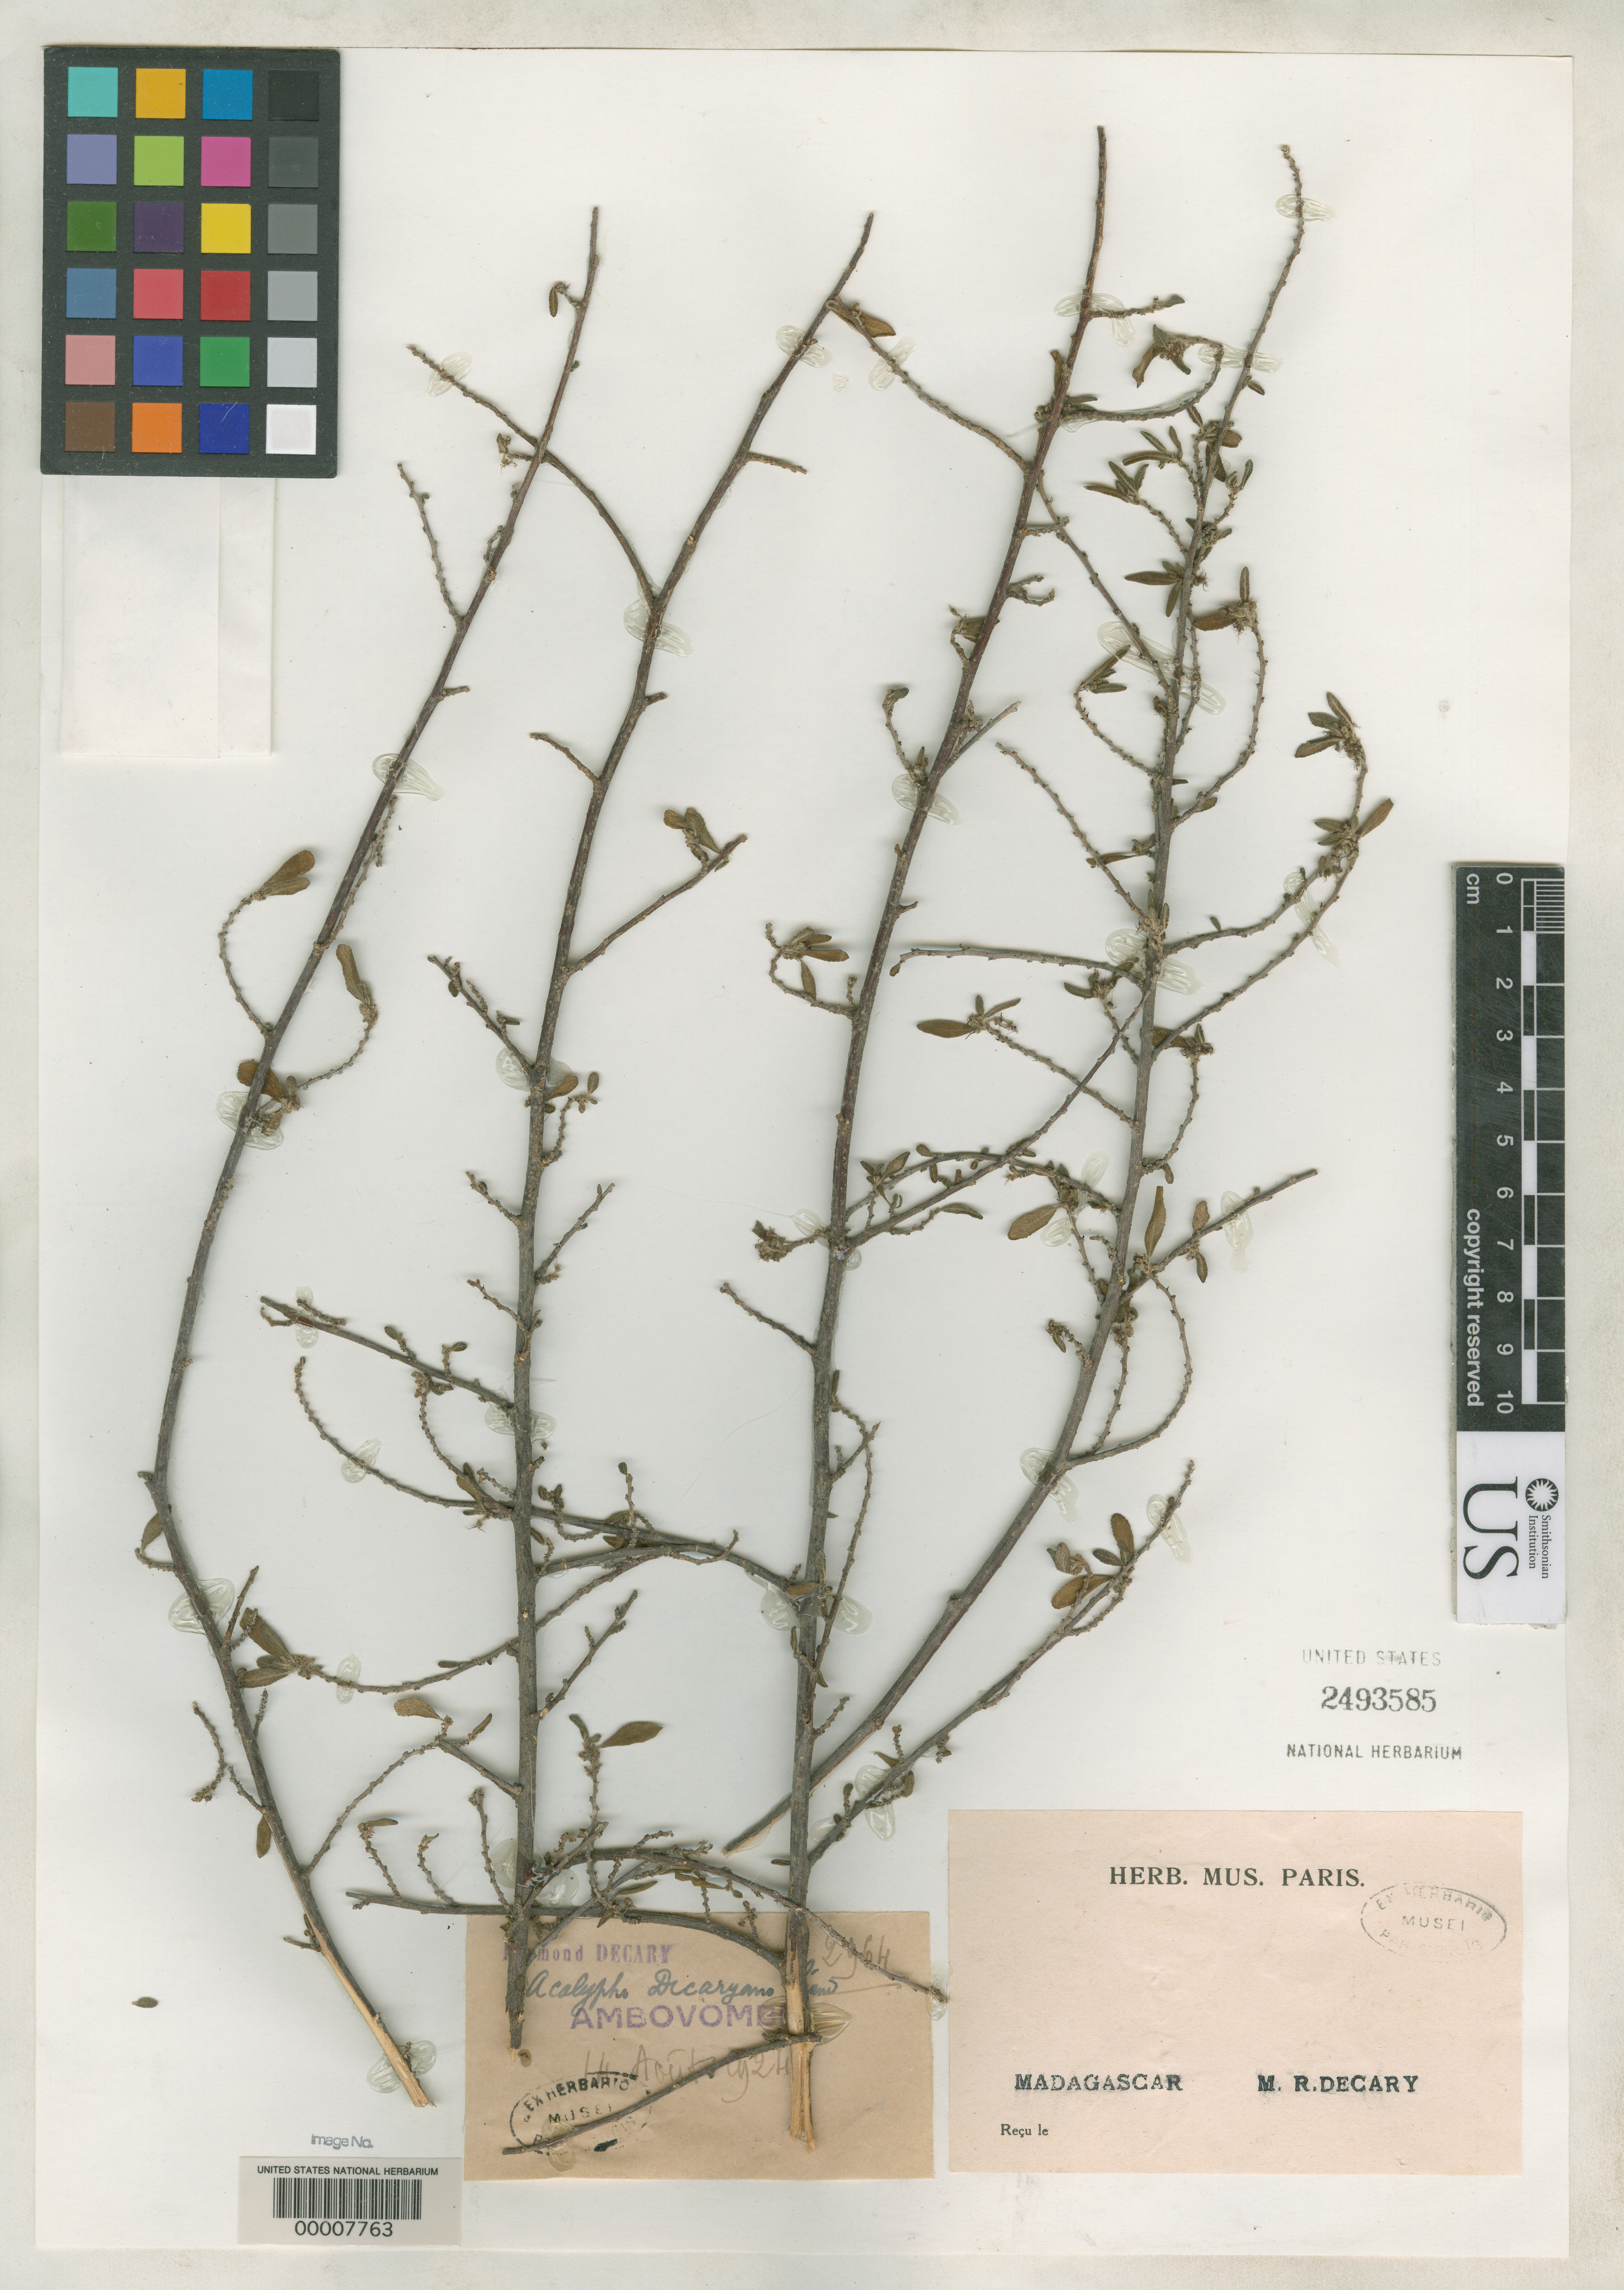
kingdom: Plantae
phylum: Tracheophyta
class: Magnoliopsida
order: Malpighiales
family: Euphorbiaceae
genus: Acalypha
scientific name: Acalypha decaryana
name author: Leandri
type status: Syntype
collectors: R. Decary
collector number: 2964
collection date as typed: Aug 1924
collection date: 1924-08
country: Madagascar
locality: Ambovombe.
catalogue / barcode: US 2493585